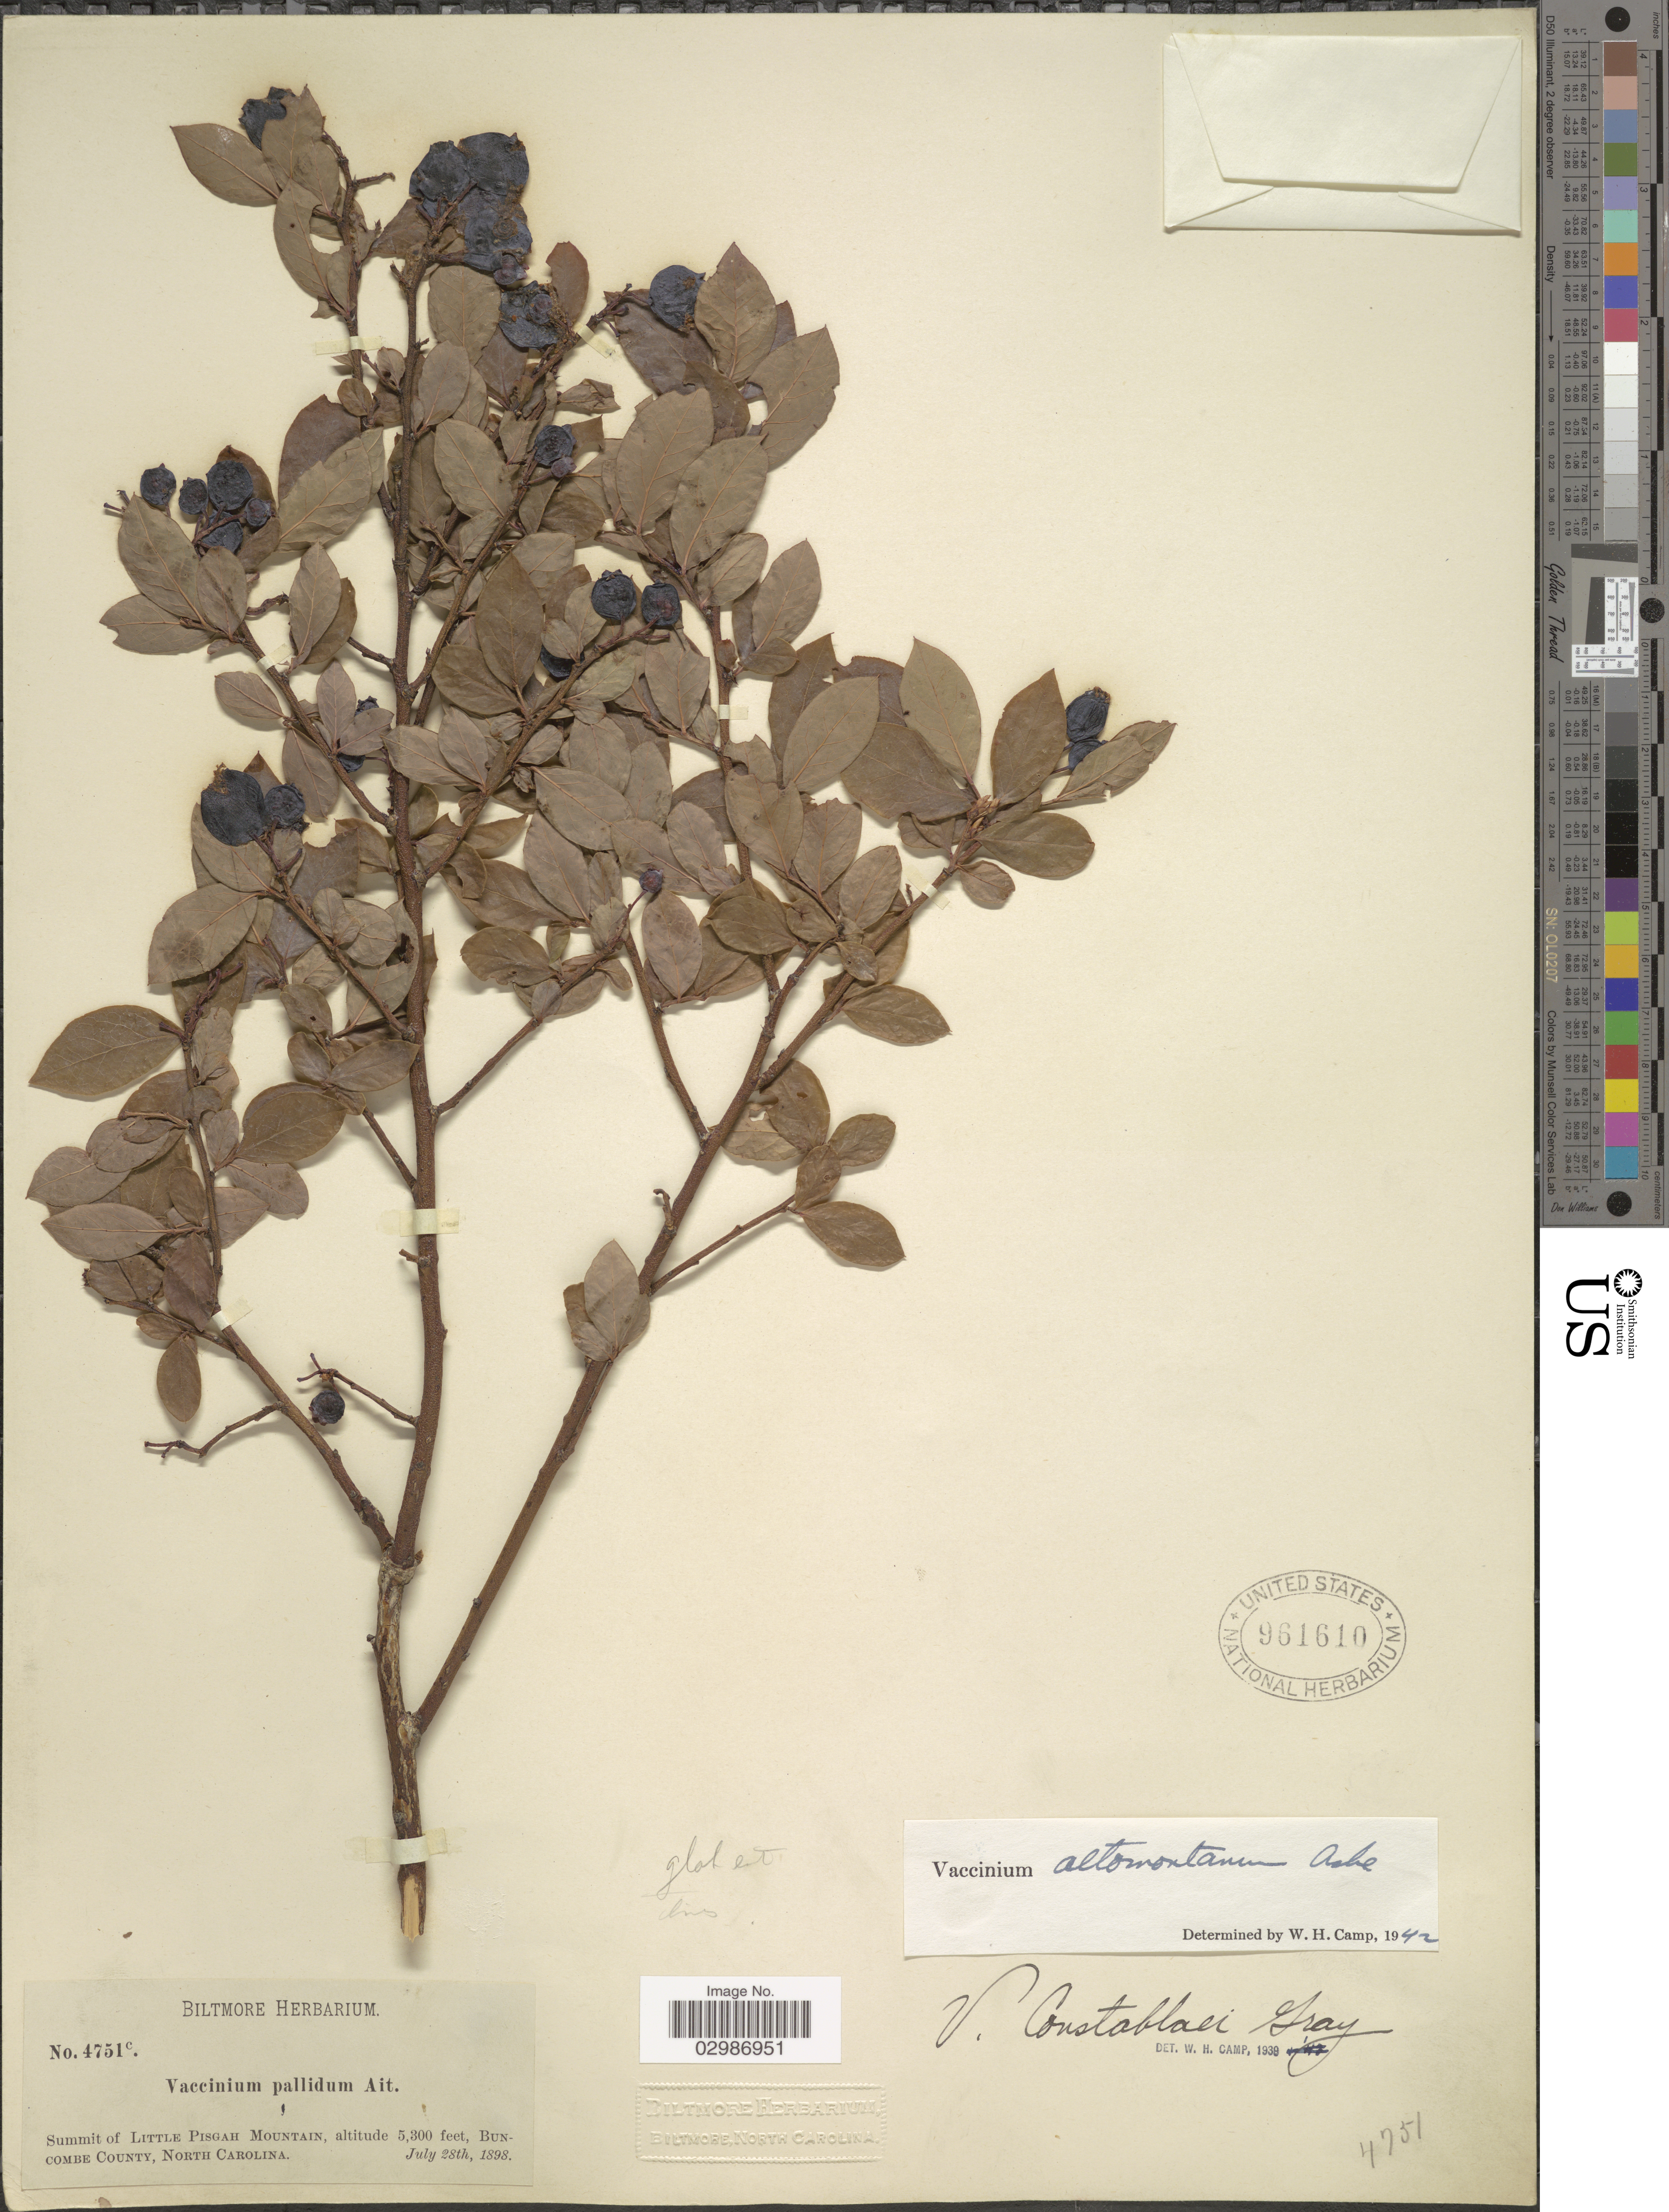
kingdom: Plantae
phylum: Tracheophyta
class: Magnoliopsida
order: Ericales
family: Ericaceae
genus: Vaccinium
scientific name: Vaccinium altomontanum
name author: Ashe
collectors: ex herb. Biltmore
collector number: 4751c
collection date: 1898-07-28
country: United States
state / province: North Carolina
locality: Summit of Little Pisgah Mountain Buncombe County.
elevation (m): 1615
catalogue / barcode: US 961610